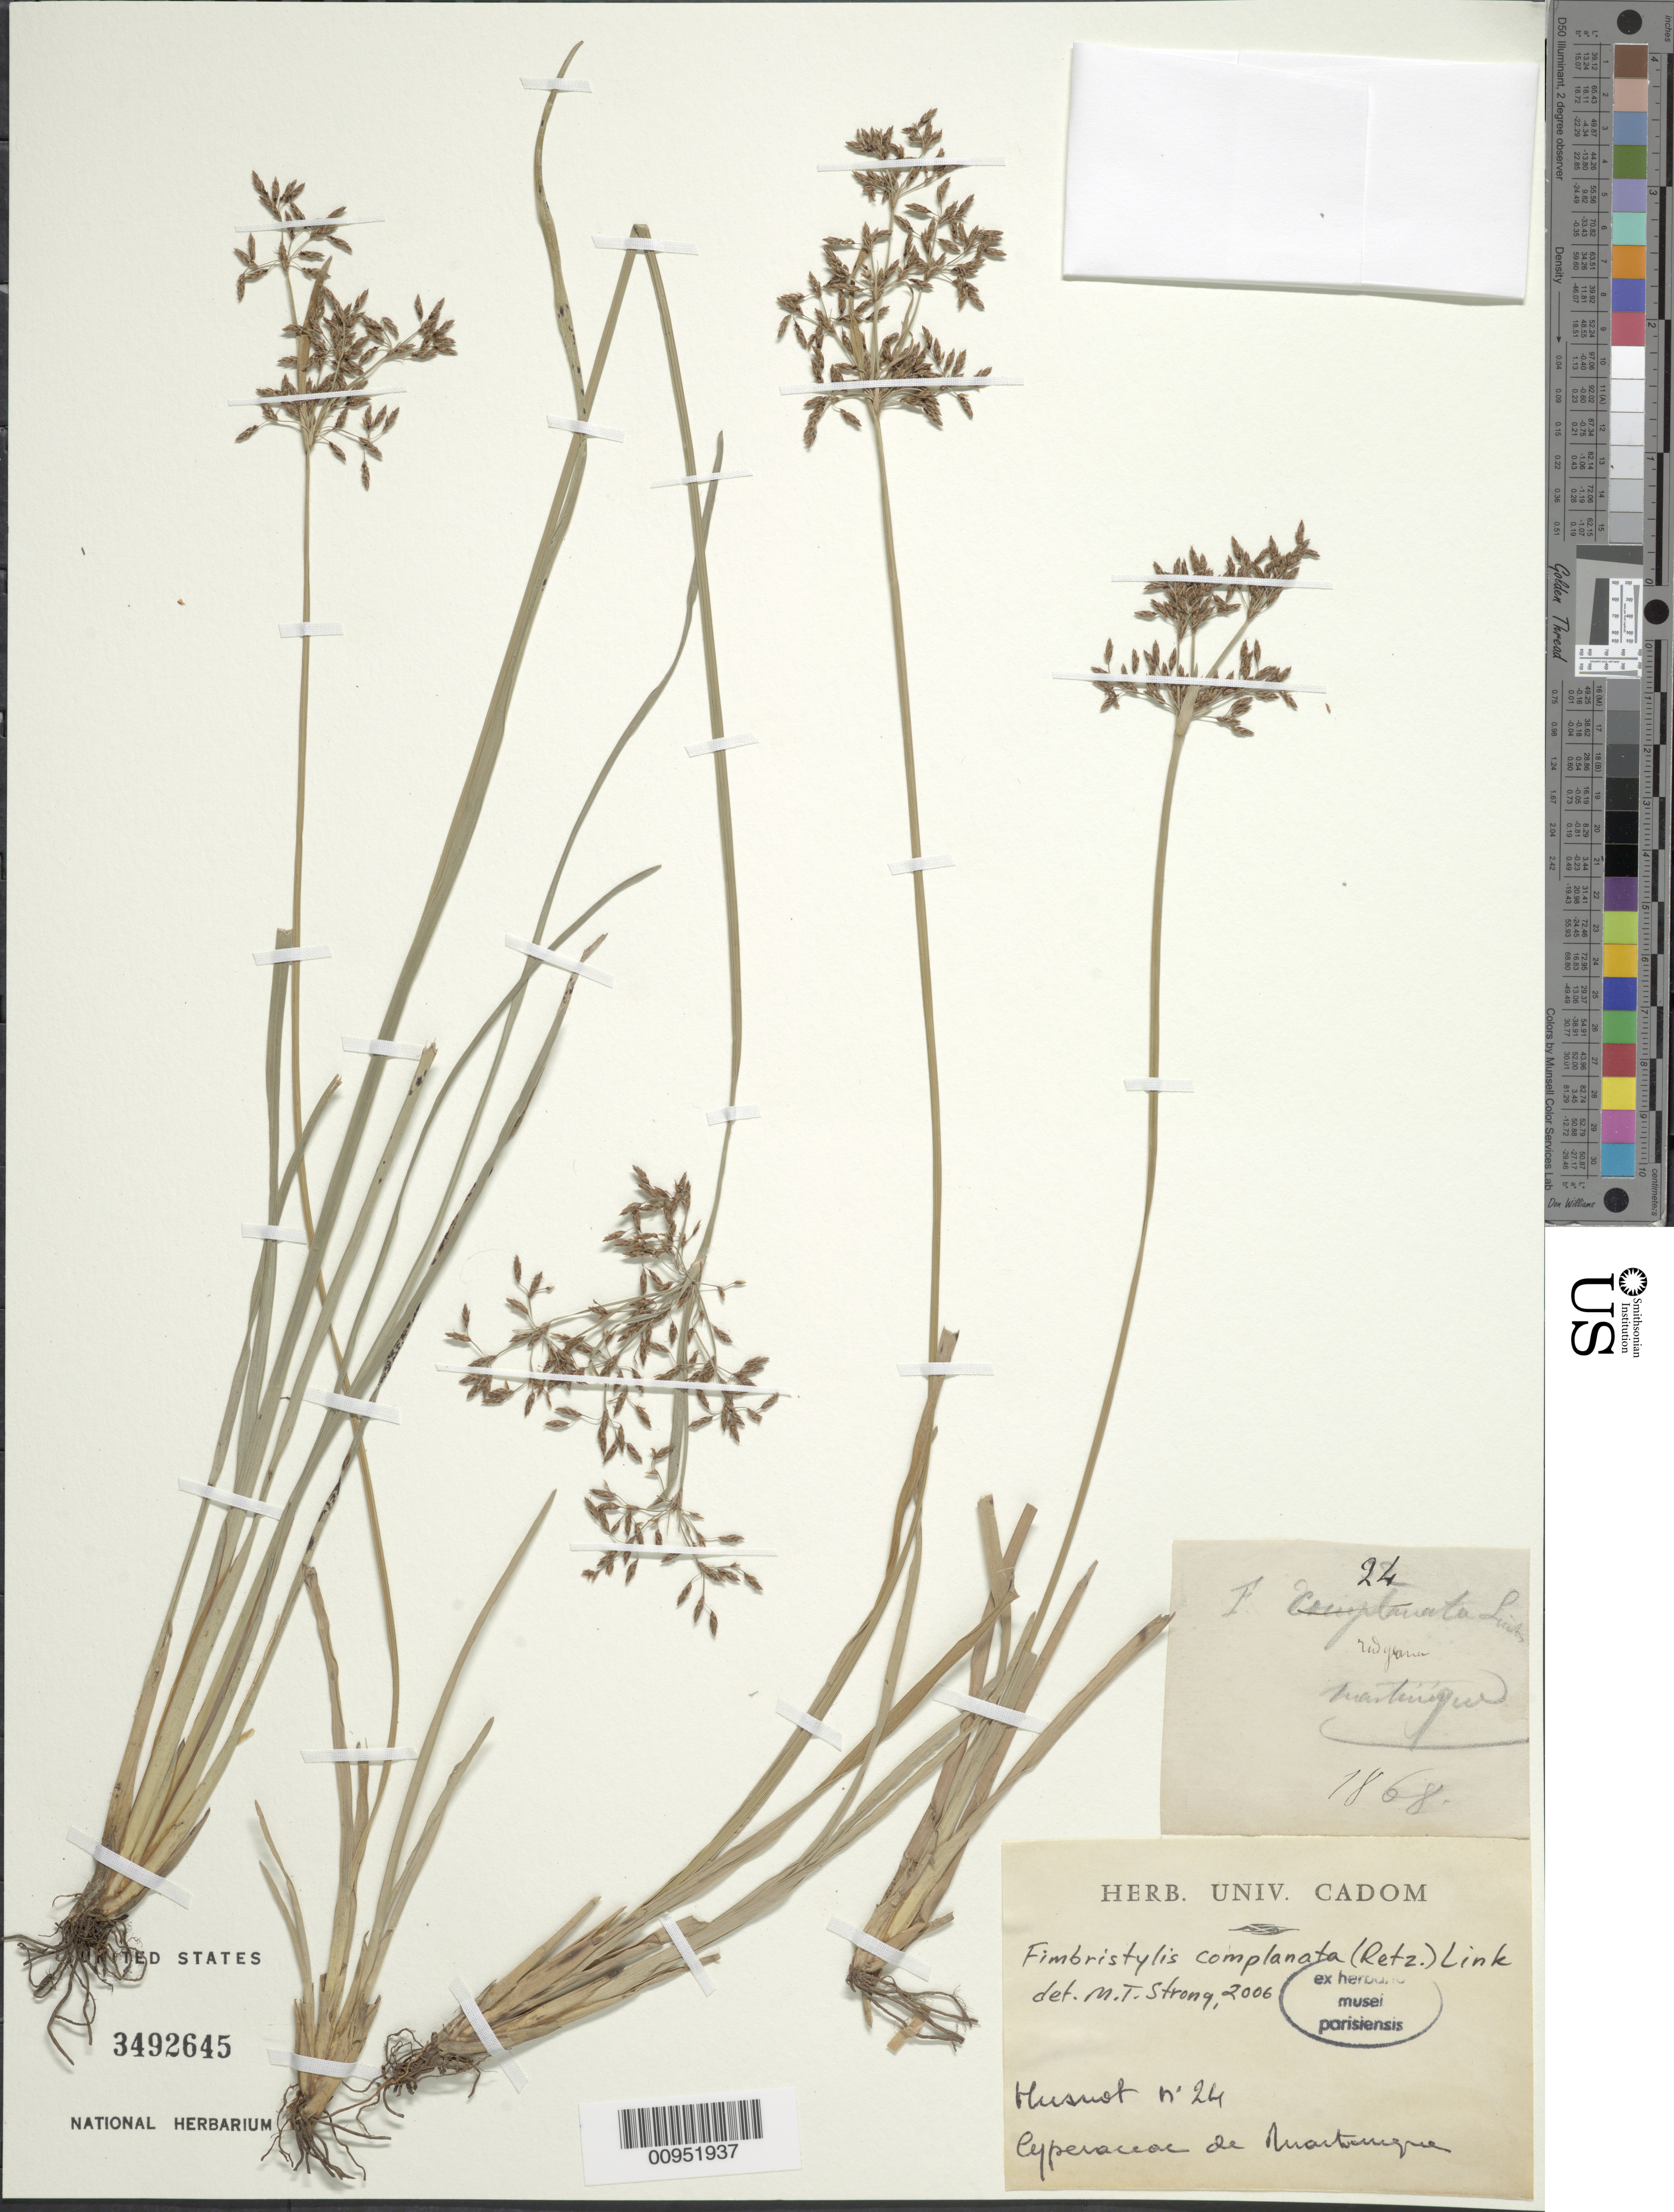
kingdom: Plantae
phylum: Tracheophyta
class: Liliopsida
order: Poales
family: Cyperaceae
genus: Fimbristylis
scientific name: Fimbristylis complanata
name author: (Retz.) Link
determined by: Strong, M. T., (US), Smithsonian Institution - National Museum of Natural History (UNITED STATES)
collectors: P. T. Husnot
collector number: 24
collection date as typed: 1868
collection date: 1868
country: Martinique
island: Martinique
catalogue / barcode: US 3492645